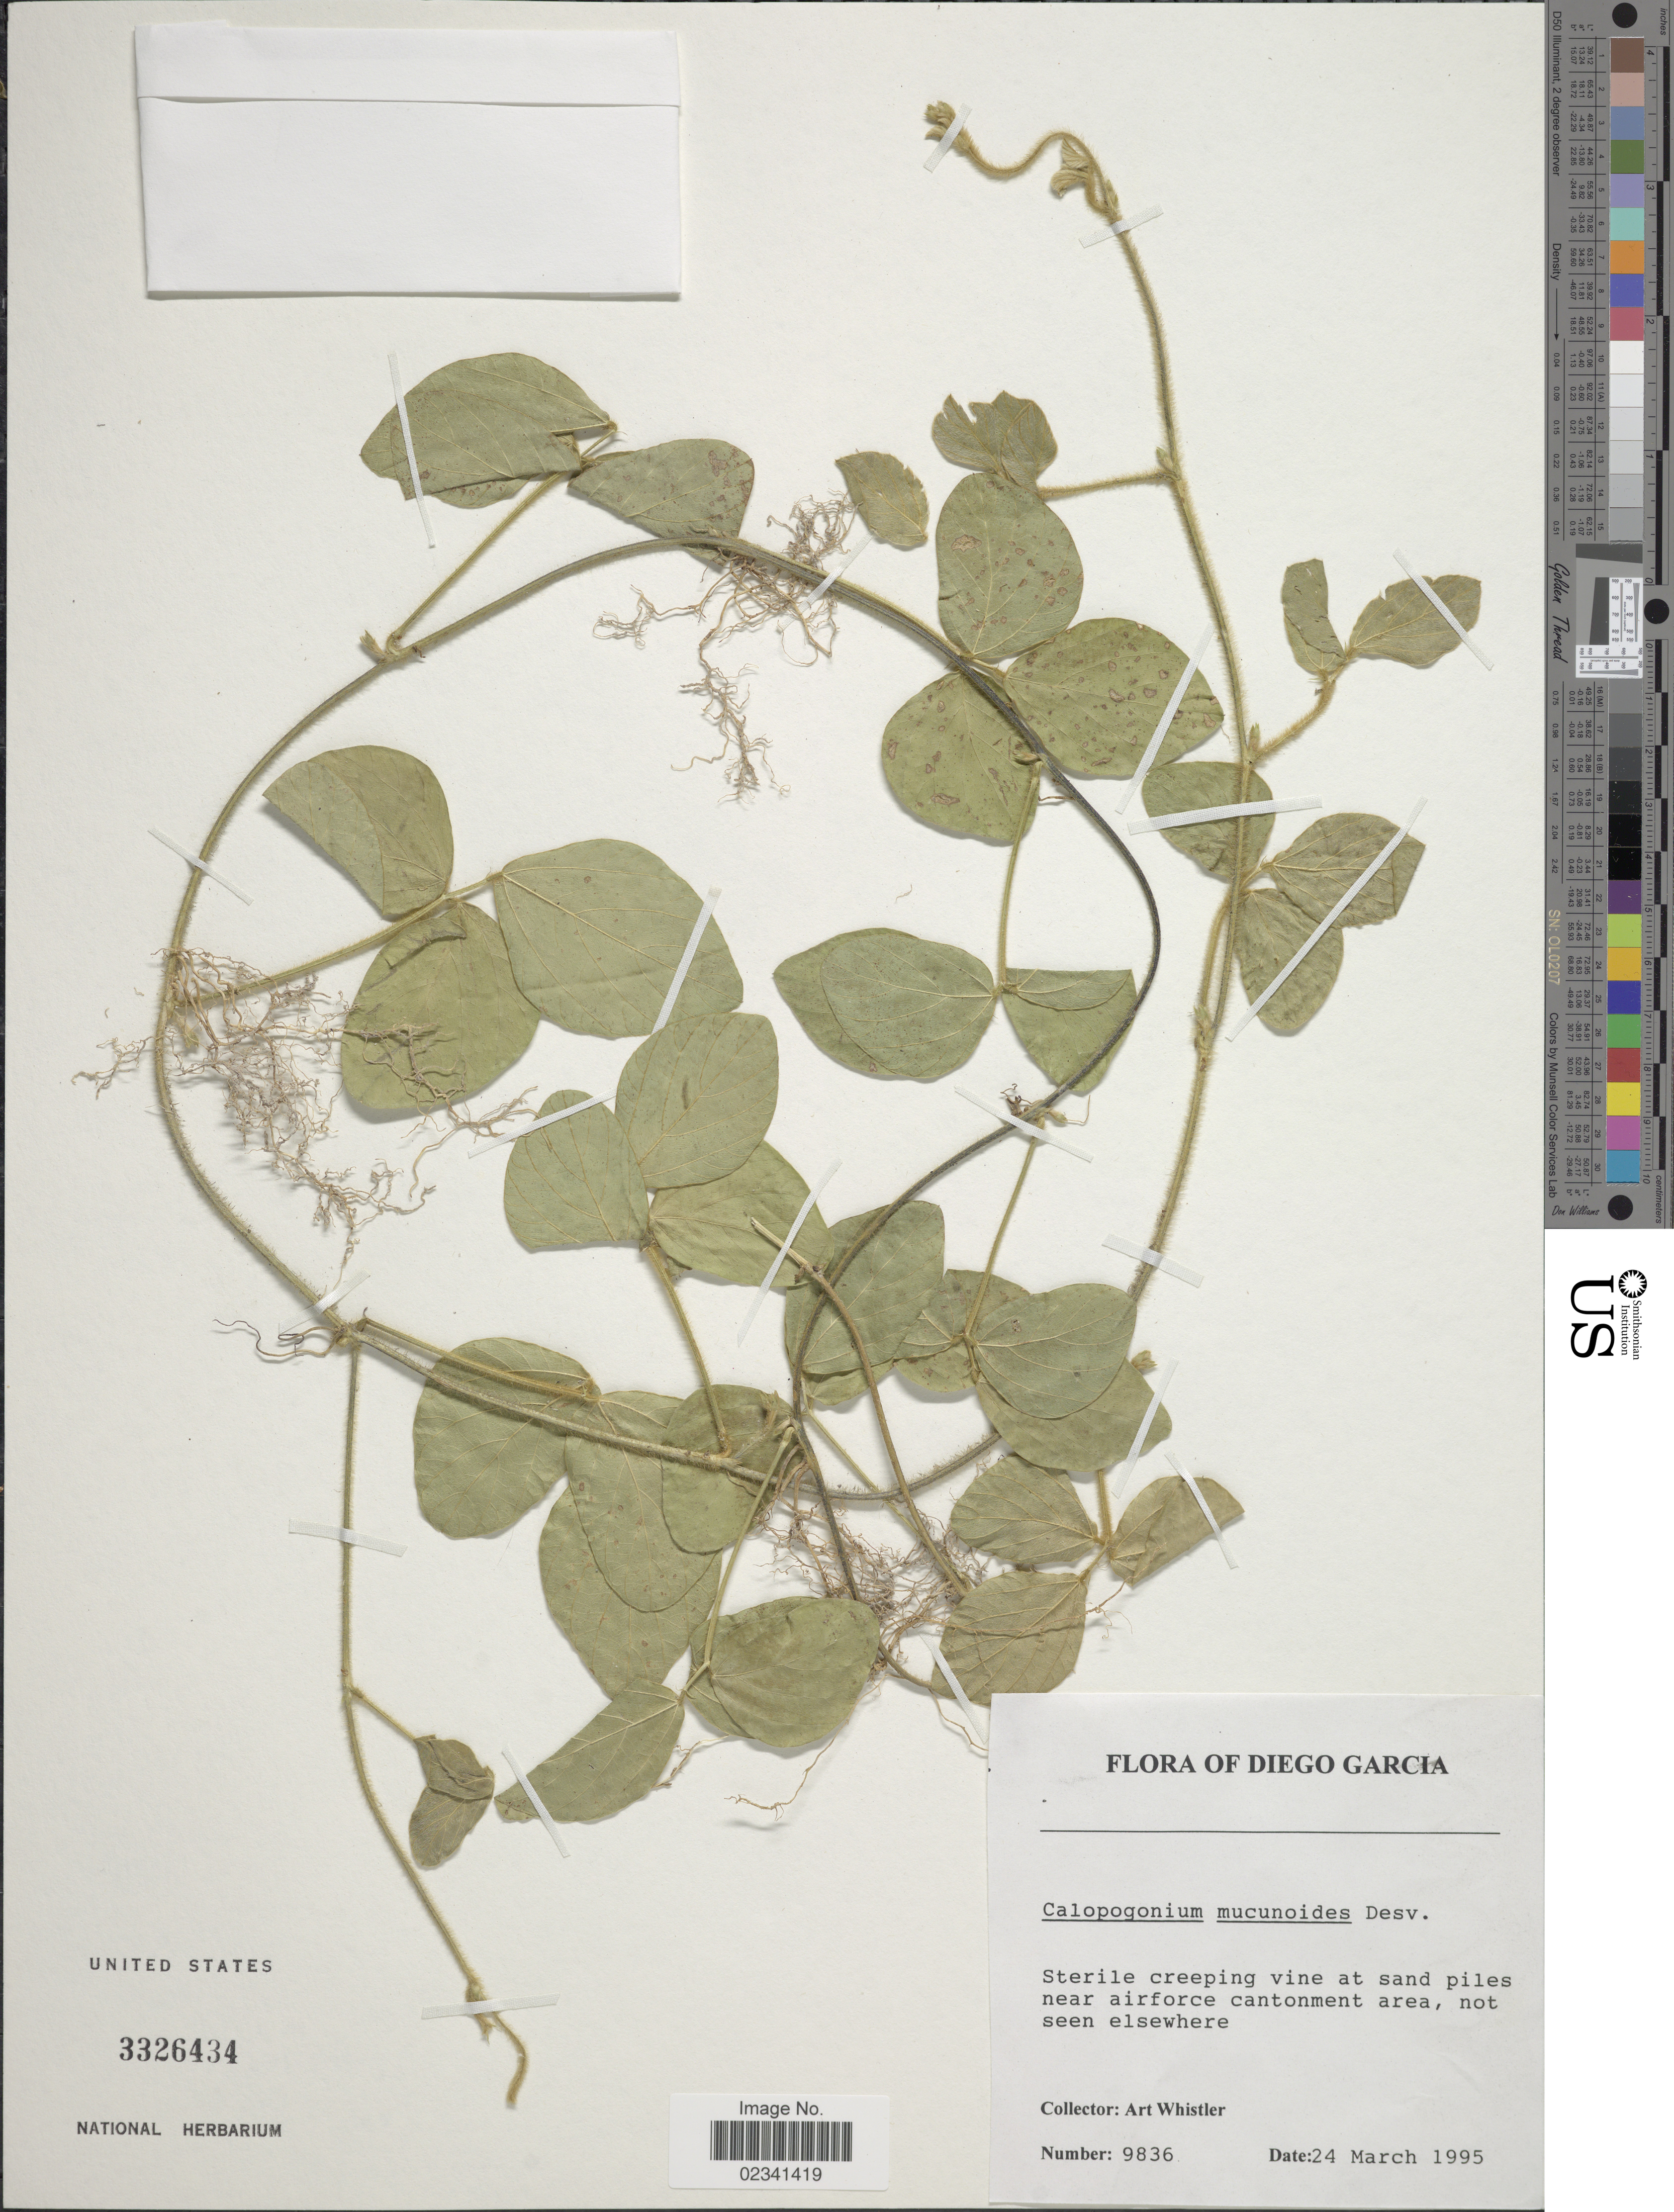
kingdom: Plantae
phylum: Tracheophyta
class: Magnoliopsida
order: Fabales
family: Fabaceae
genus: Calopogonium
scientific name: Calopogonium mucunoides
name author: Desv.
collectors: A. Whistler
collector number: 9836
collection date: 1995-03-24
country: British Indian Ocean Territory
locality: Diego Garcia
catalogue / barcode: US 3326434